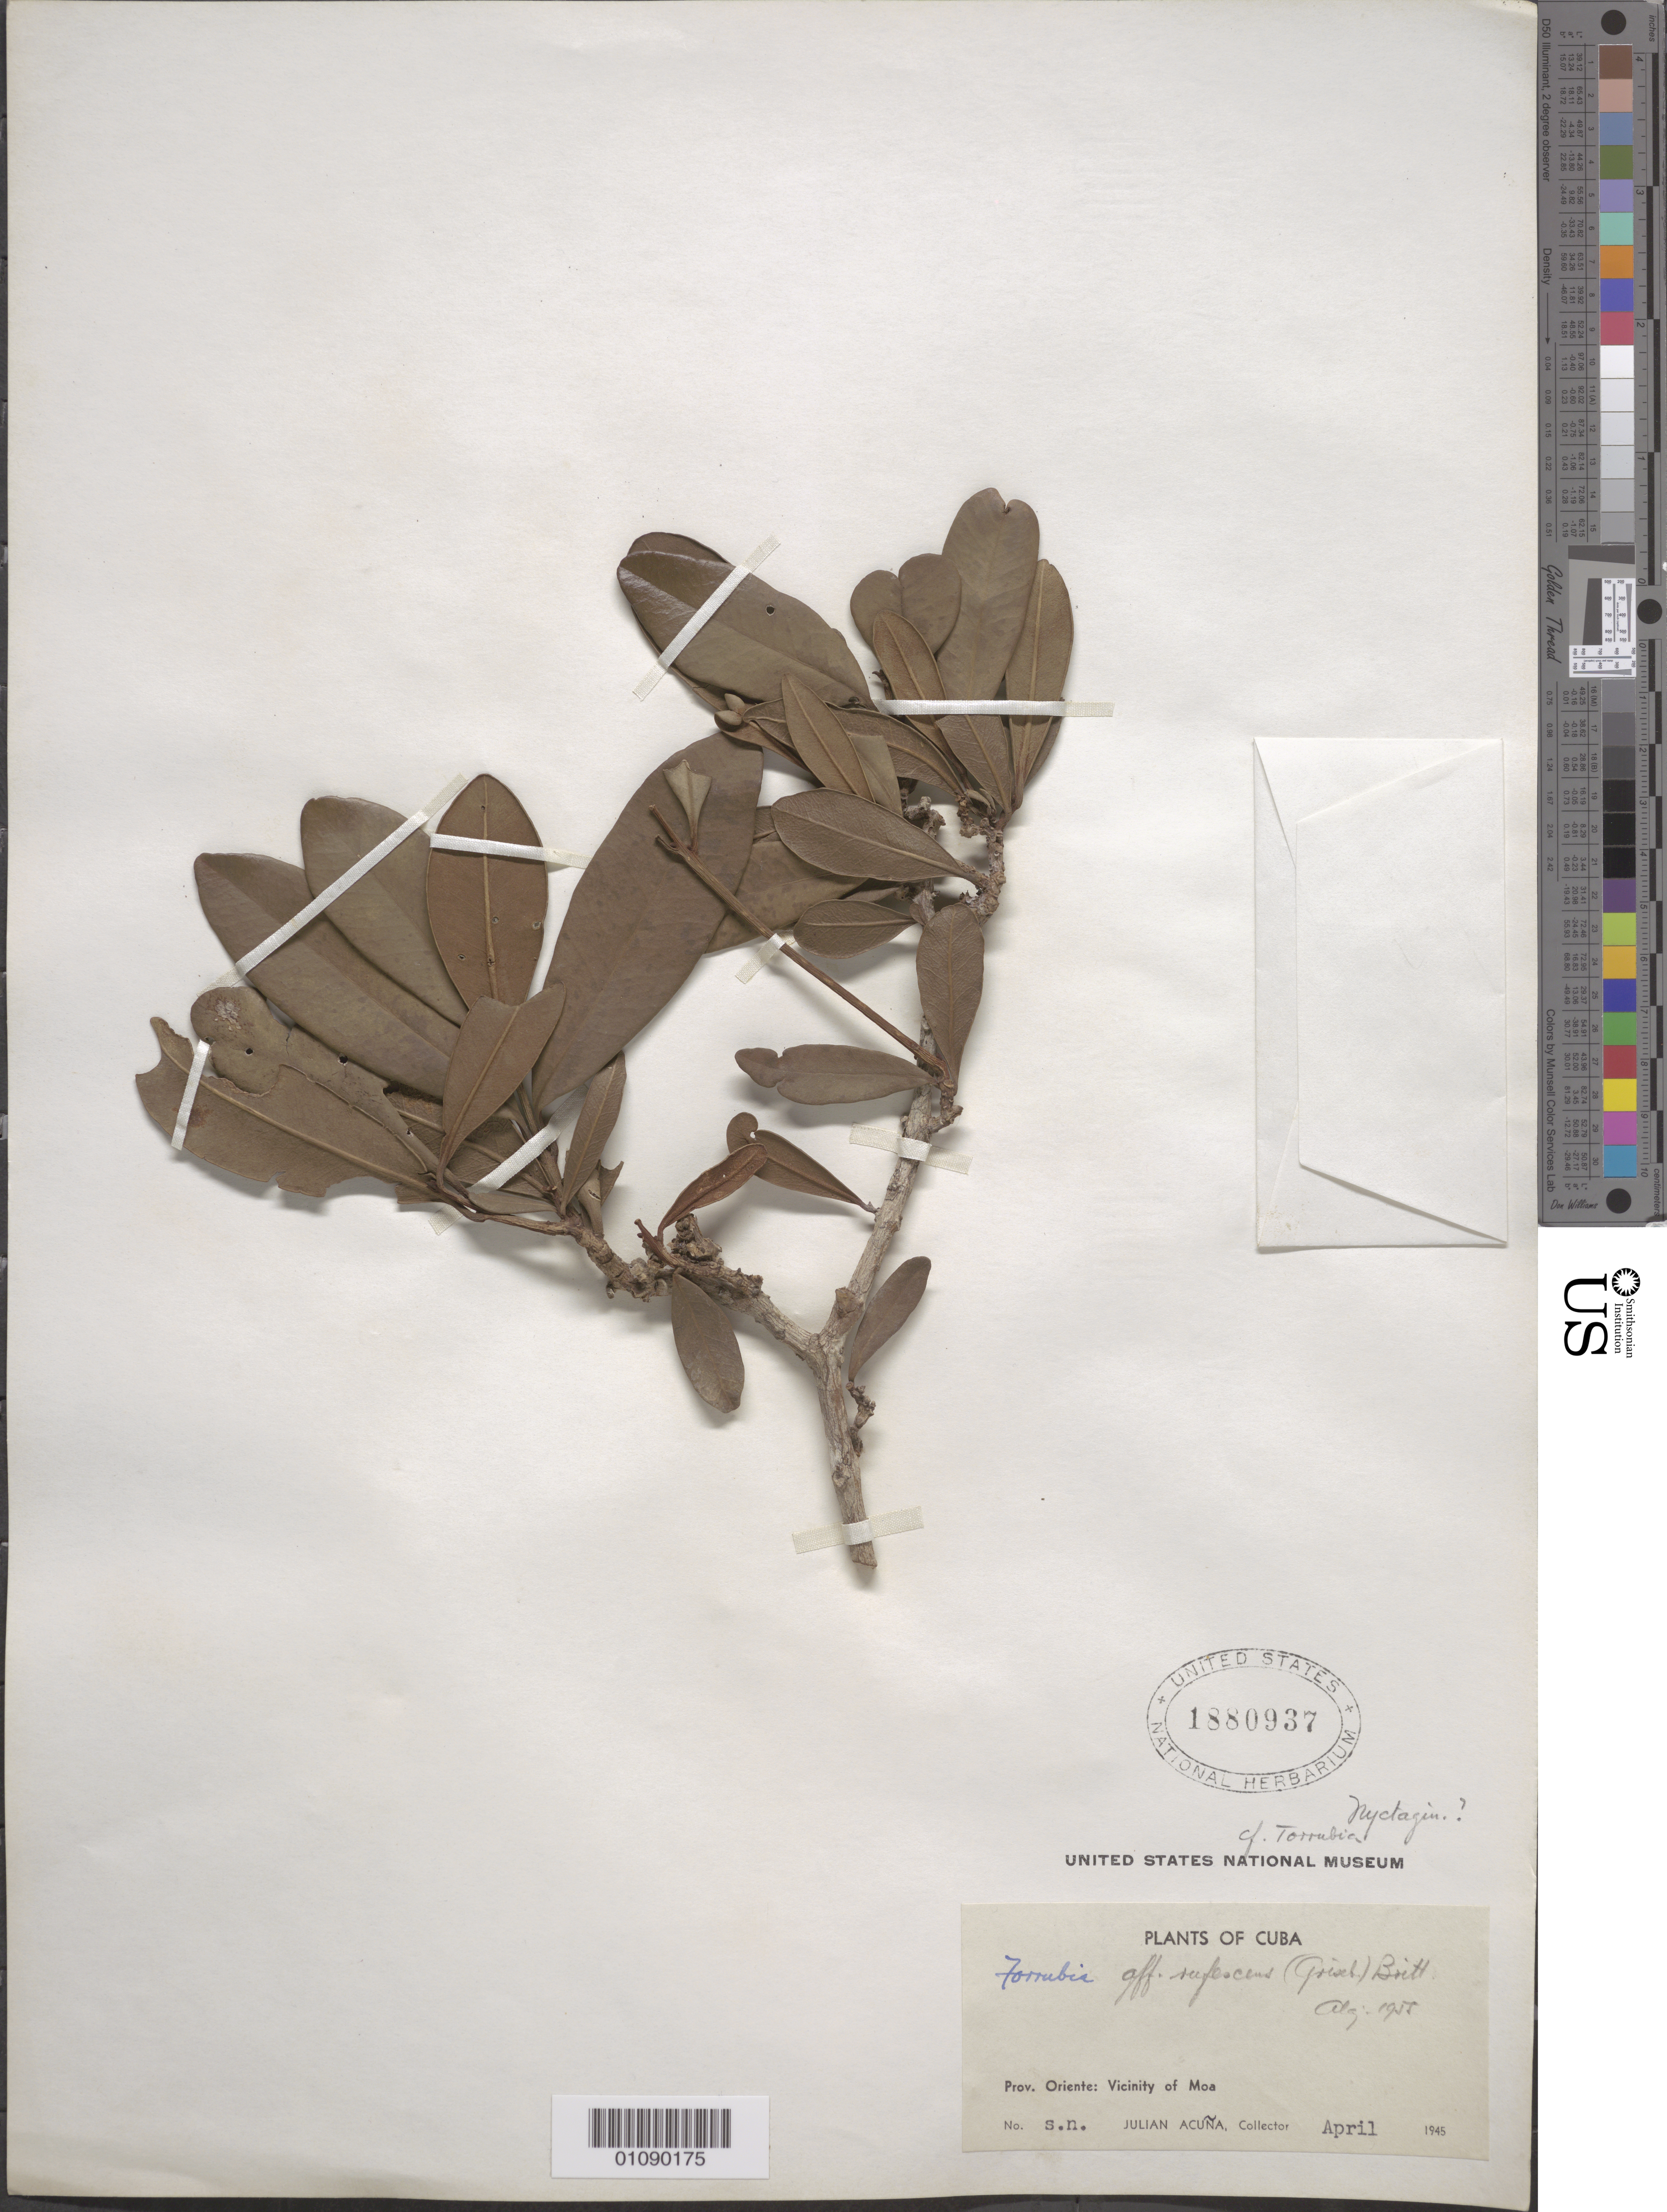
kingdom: Plantae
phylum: Tracheophyta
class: Magnoliopsida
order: Caryophyllales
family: Nyctaginaceae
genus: Guapira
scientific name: Guapira rufescens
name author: (Griseb.) Lundell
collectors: J. Acuña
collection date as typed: Apr 1945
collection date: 1945-04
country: Cuba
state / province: Holguín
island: Cuba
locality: Prov Oriente: Vicinity of Moa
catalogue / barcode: US 1880937